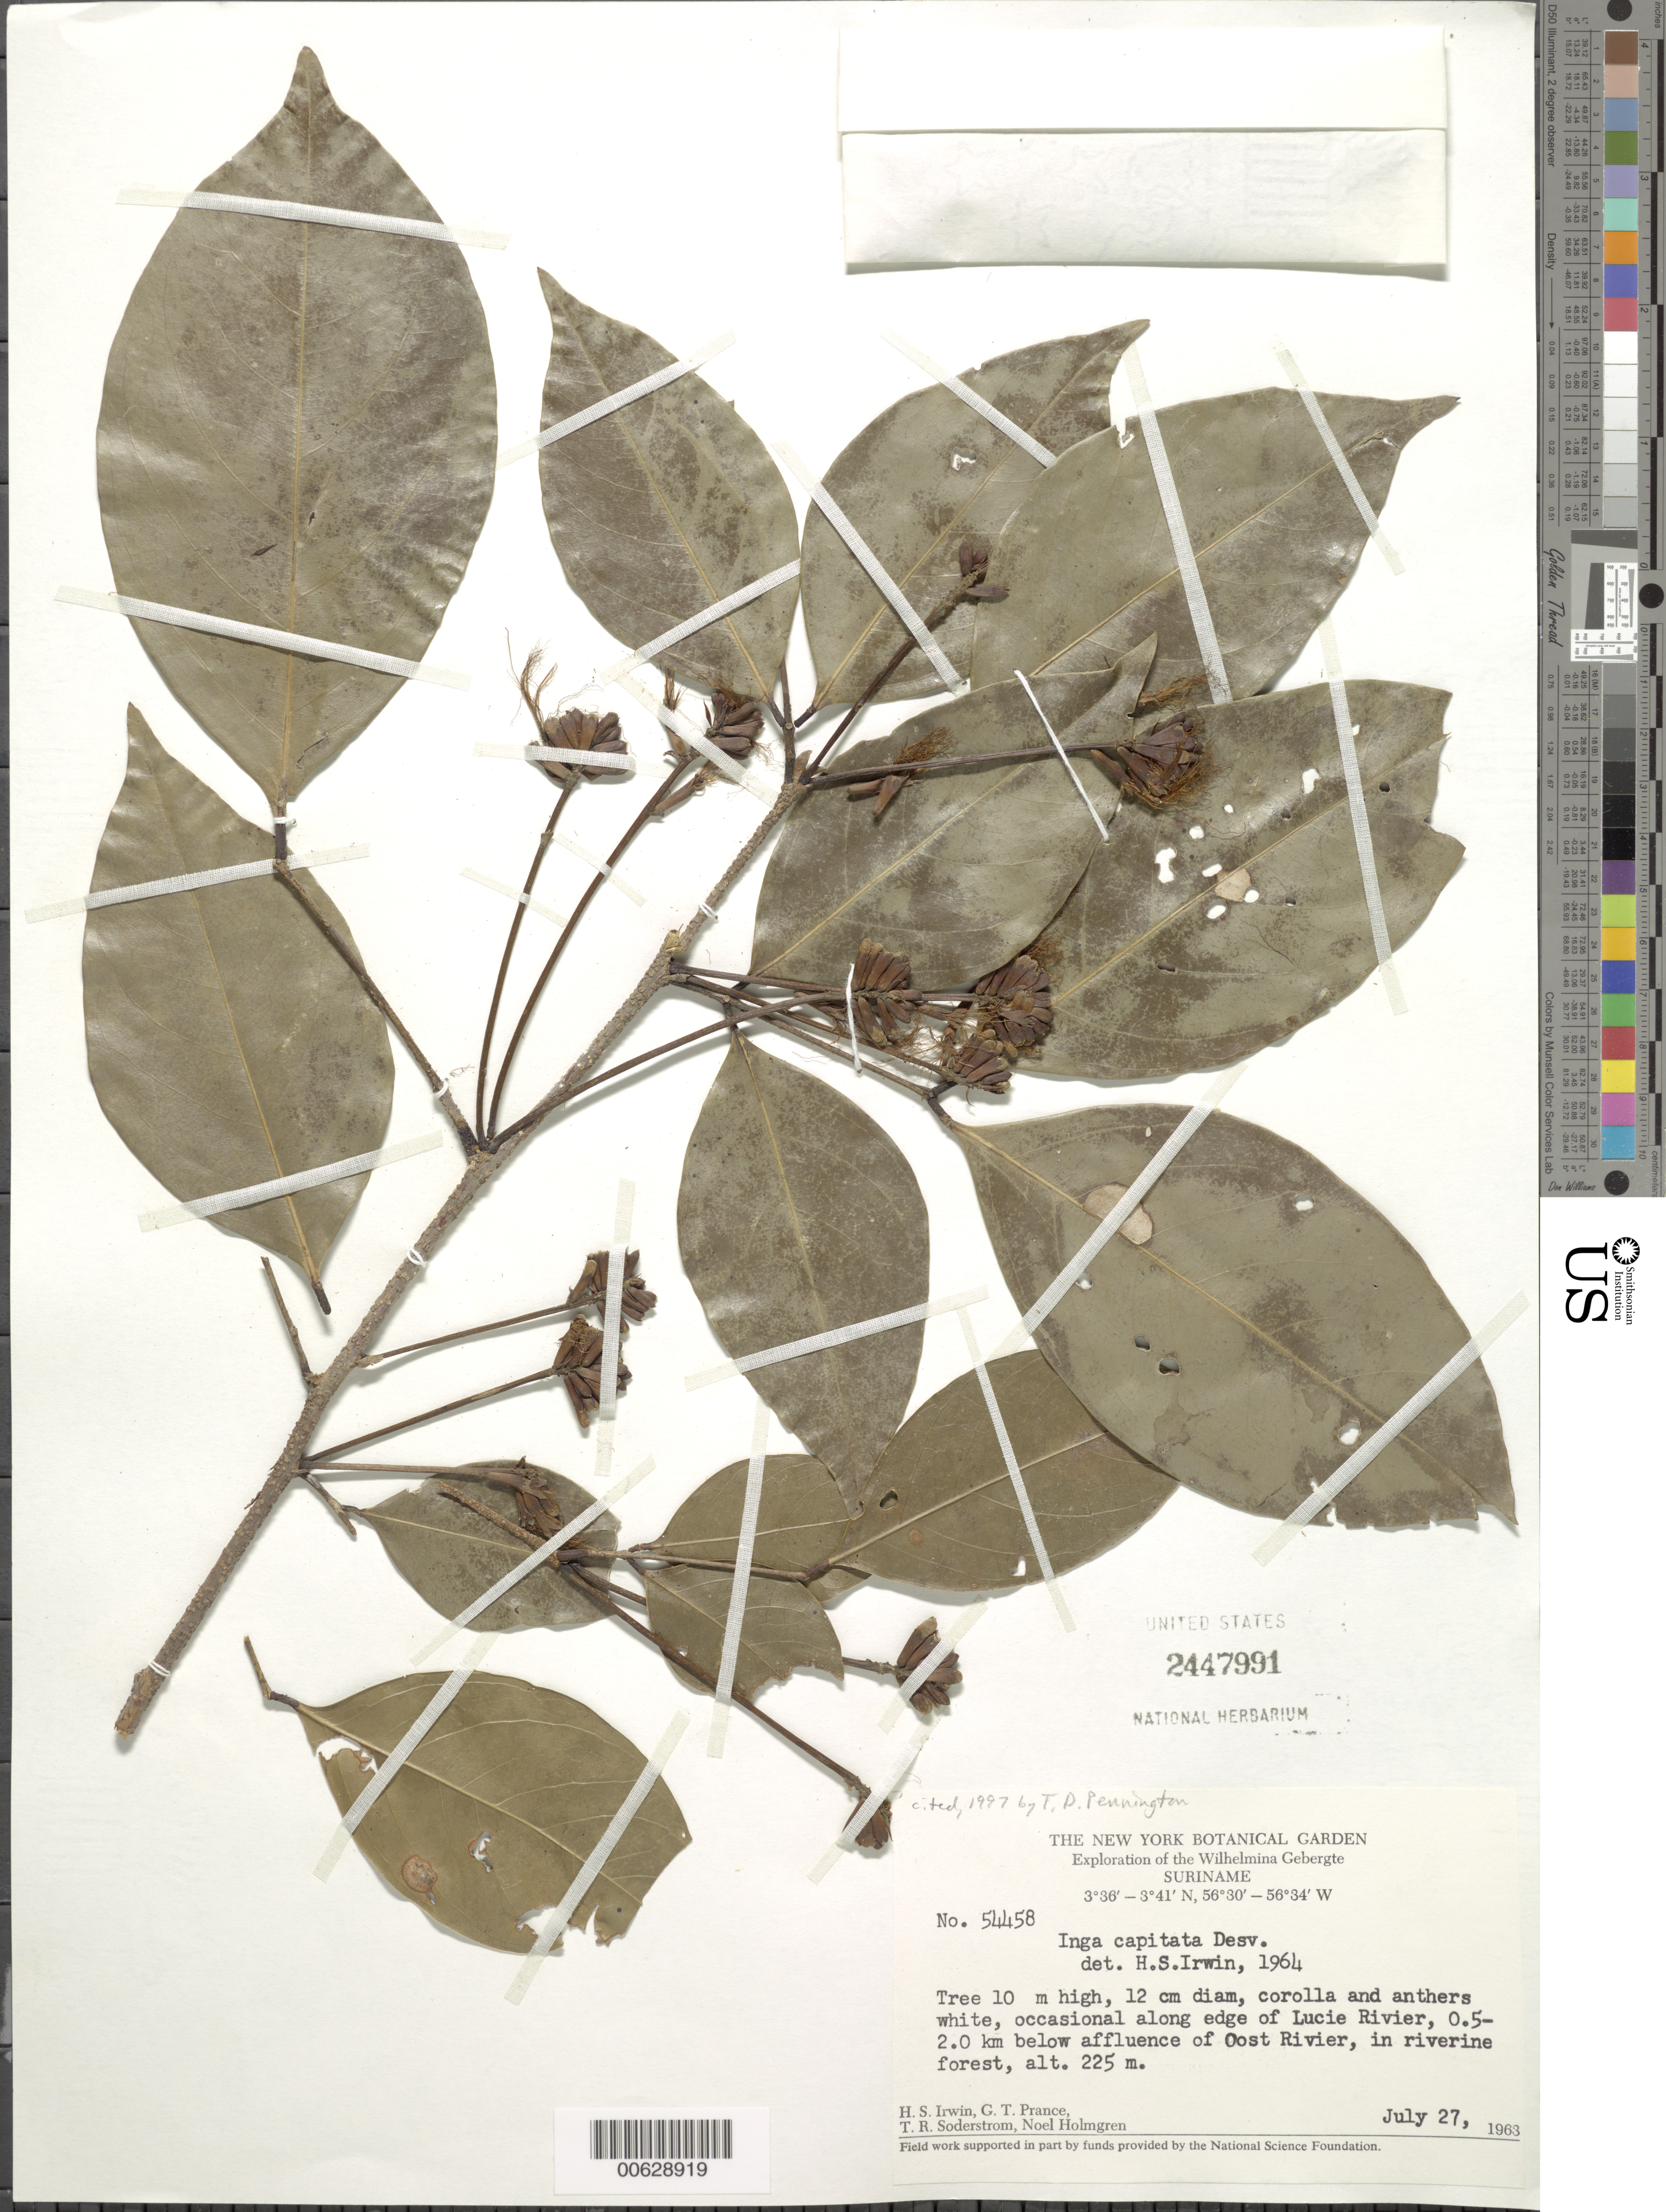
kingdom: Plantae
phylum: Tracheophyta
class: Magnoliopsida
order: Fabales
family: Fabaceae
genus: Inga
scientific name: Inga capitata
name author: Desv.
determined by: Irwin, Howard S.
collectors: H. Irwin, G. T. Prance, T. R. Soderstrom & N. H. Holmgren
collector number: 54458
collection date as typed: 27-Jul-63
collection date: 1963-07-27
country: Suriname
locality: Lucie R., 0.5-2.0 km below affl. of Oost R.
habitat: Riverine forest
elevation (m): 225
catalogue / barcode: US 2447991